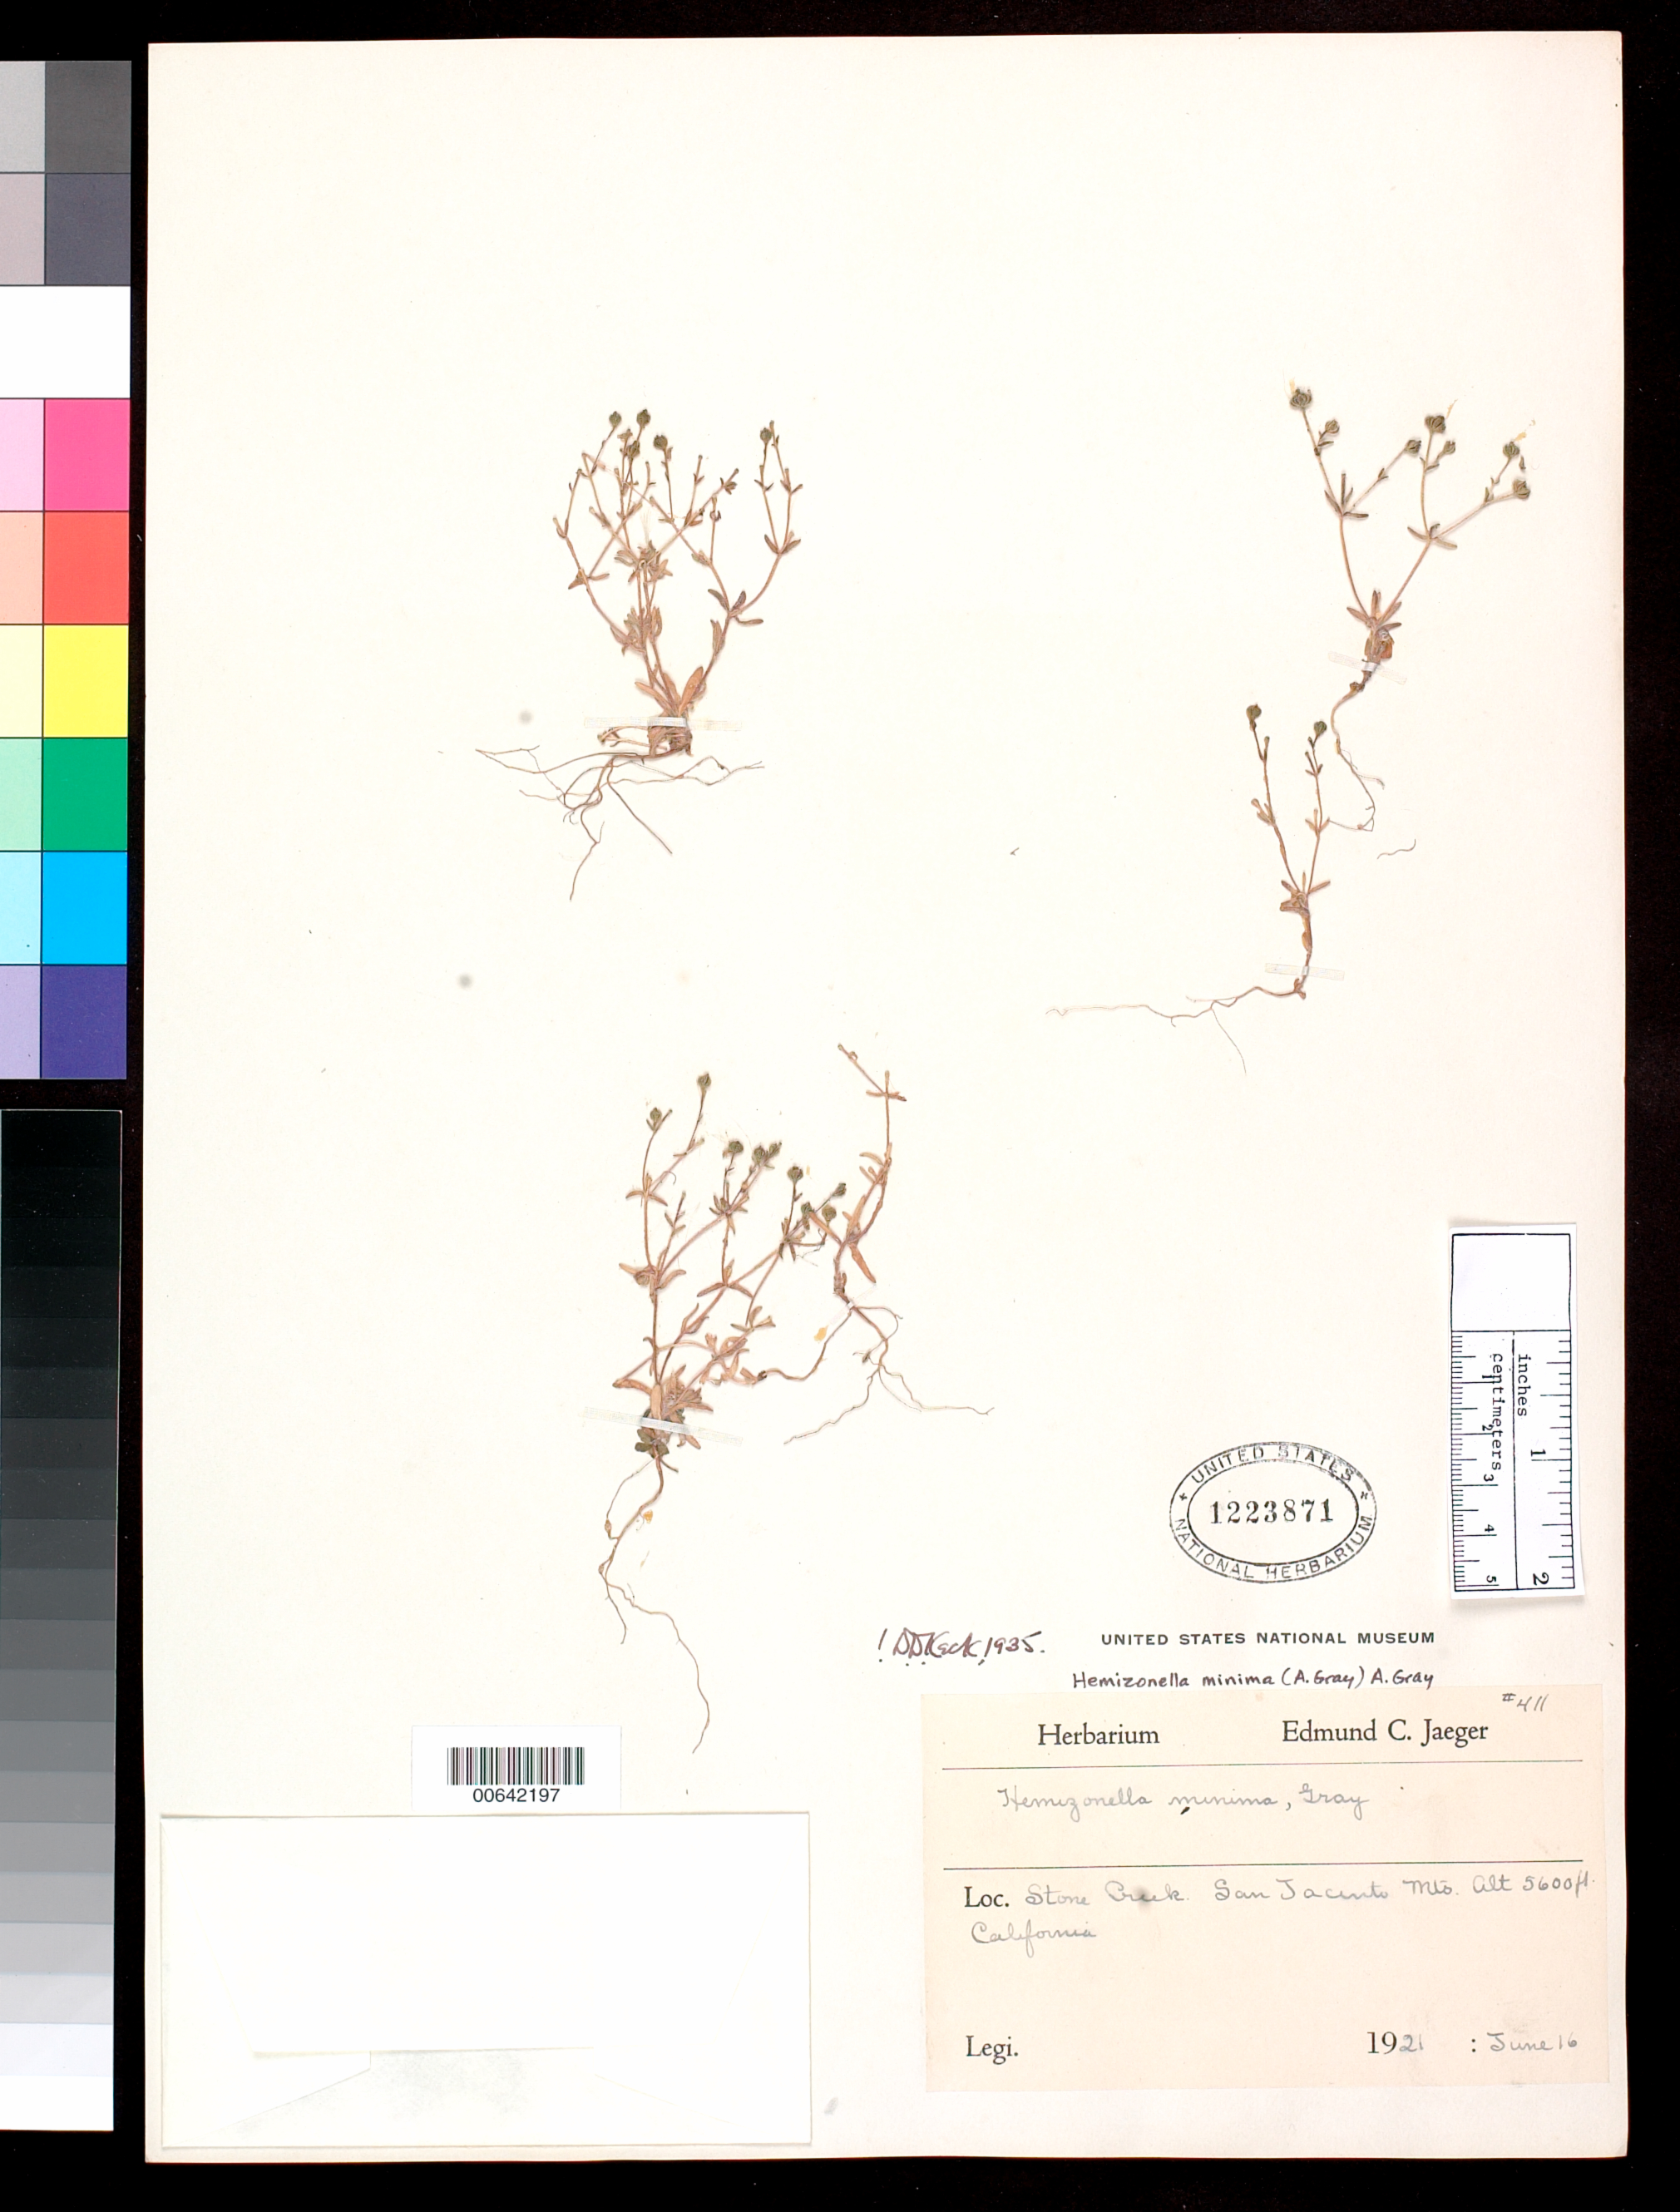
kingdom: Plantae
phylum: Tracheophyta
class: Magnoliopsida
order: Asterales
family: Asteraceae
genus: Hemizonella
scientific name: Hemizonella minima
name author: (A. Gray) A. Gray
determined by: Keck, David D.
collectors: E. Jaeger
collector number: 411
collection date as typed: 16 Jun 1921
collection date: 1921-06-16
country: United States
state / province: California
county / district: Riverside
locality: Stone Creek, San Jacinto Mts.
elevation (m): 1707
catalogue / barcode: US 1223871